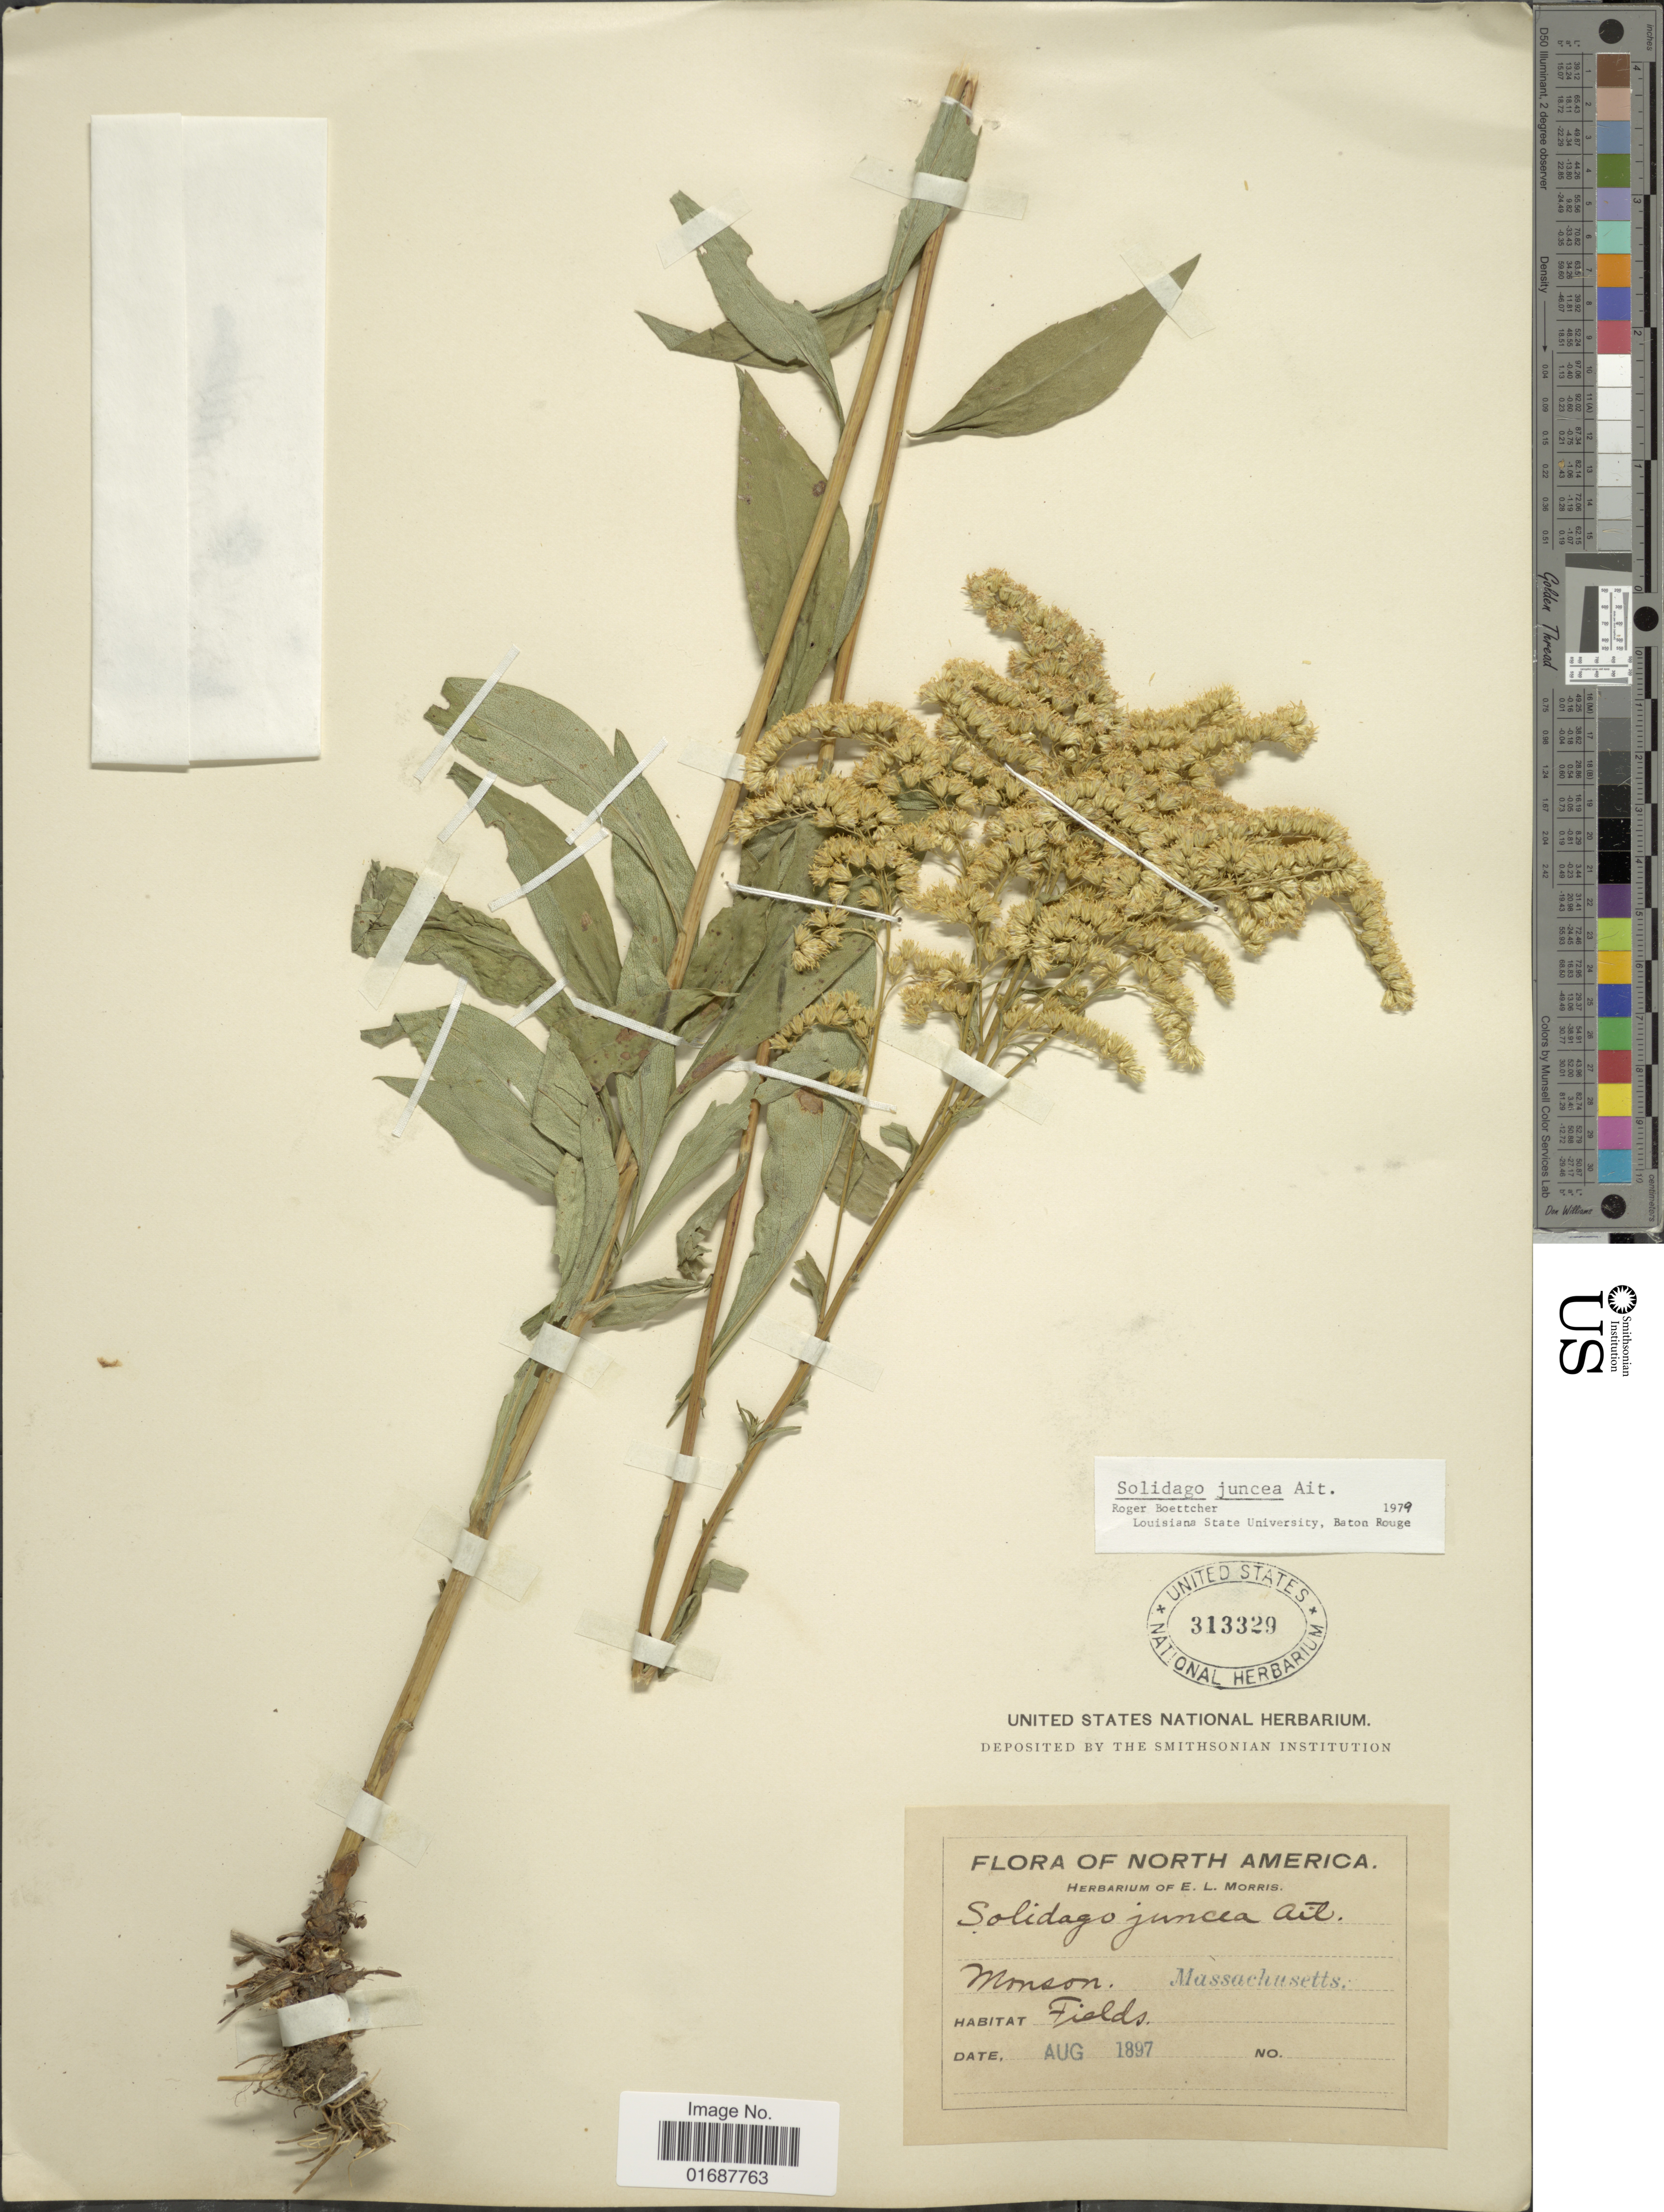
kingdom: Plantae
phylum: Tracheophyta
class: Magnoliopsida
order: Asterales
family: Asteraceae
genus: Solidago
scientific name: Solidago juncea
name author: Aiton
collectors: ex herb. E.L. Morris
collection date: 1897-08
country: United States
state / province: Massachusetts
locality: Monson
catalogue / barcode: US 313329